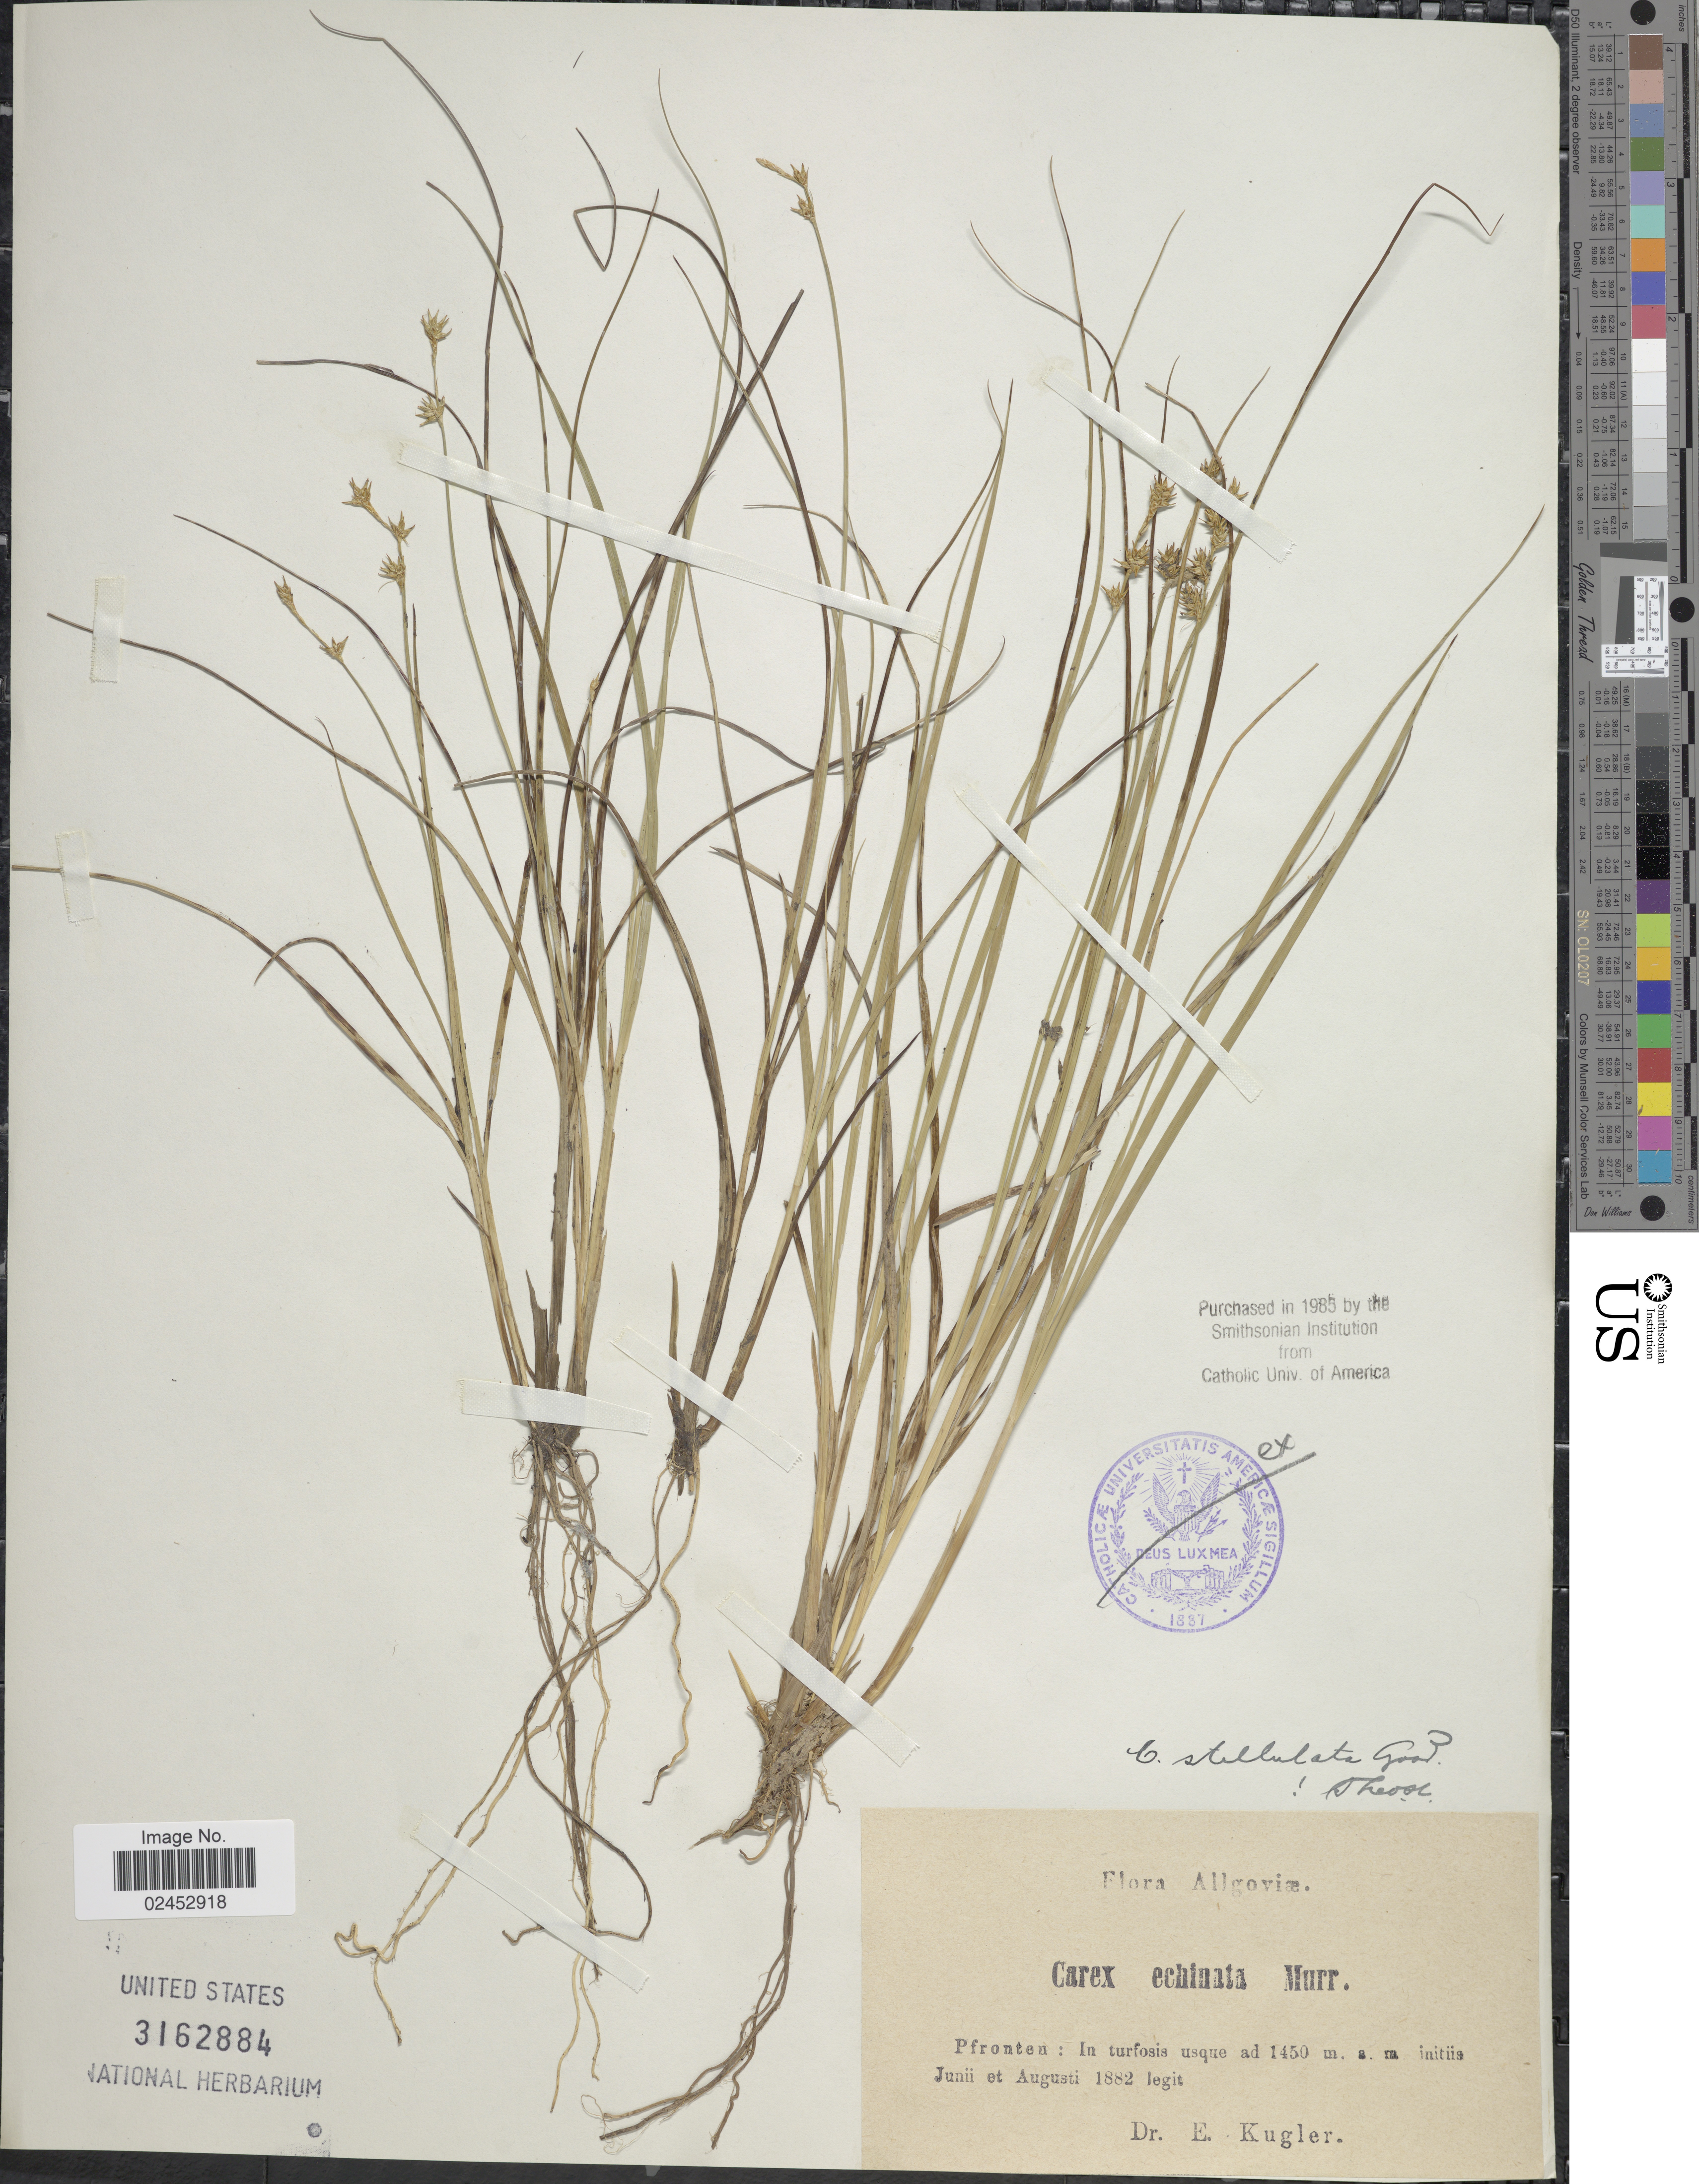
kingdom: Plantae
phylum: Tracheophyta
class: Liliopsida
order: Poales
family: Cyperaceae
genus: Carex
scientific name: Carex echinata subsp. echinata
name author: Murray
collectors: E. Kugler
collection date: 1882-06/1882-08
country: Germany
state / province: Bayern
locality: Allgoviae, Pfronten: in turfosis usque.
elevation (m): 1450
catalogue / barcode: US 3162884